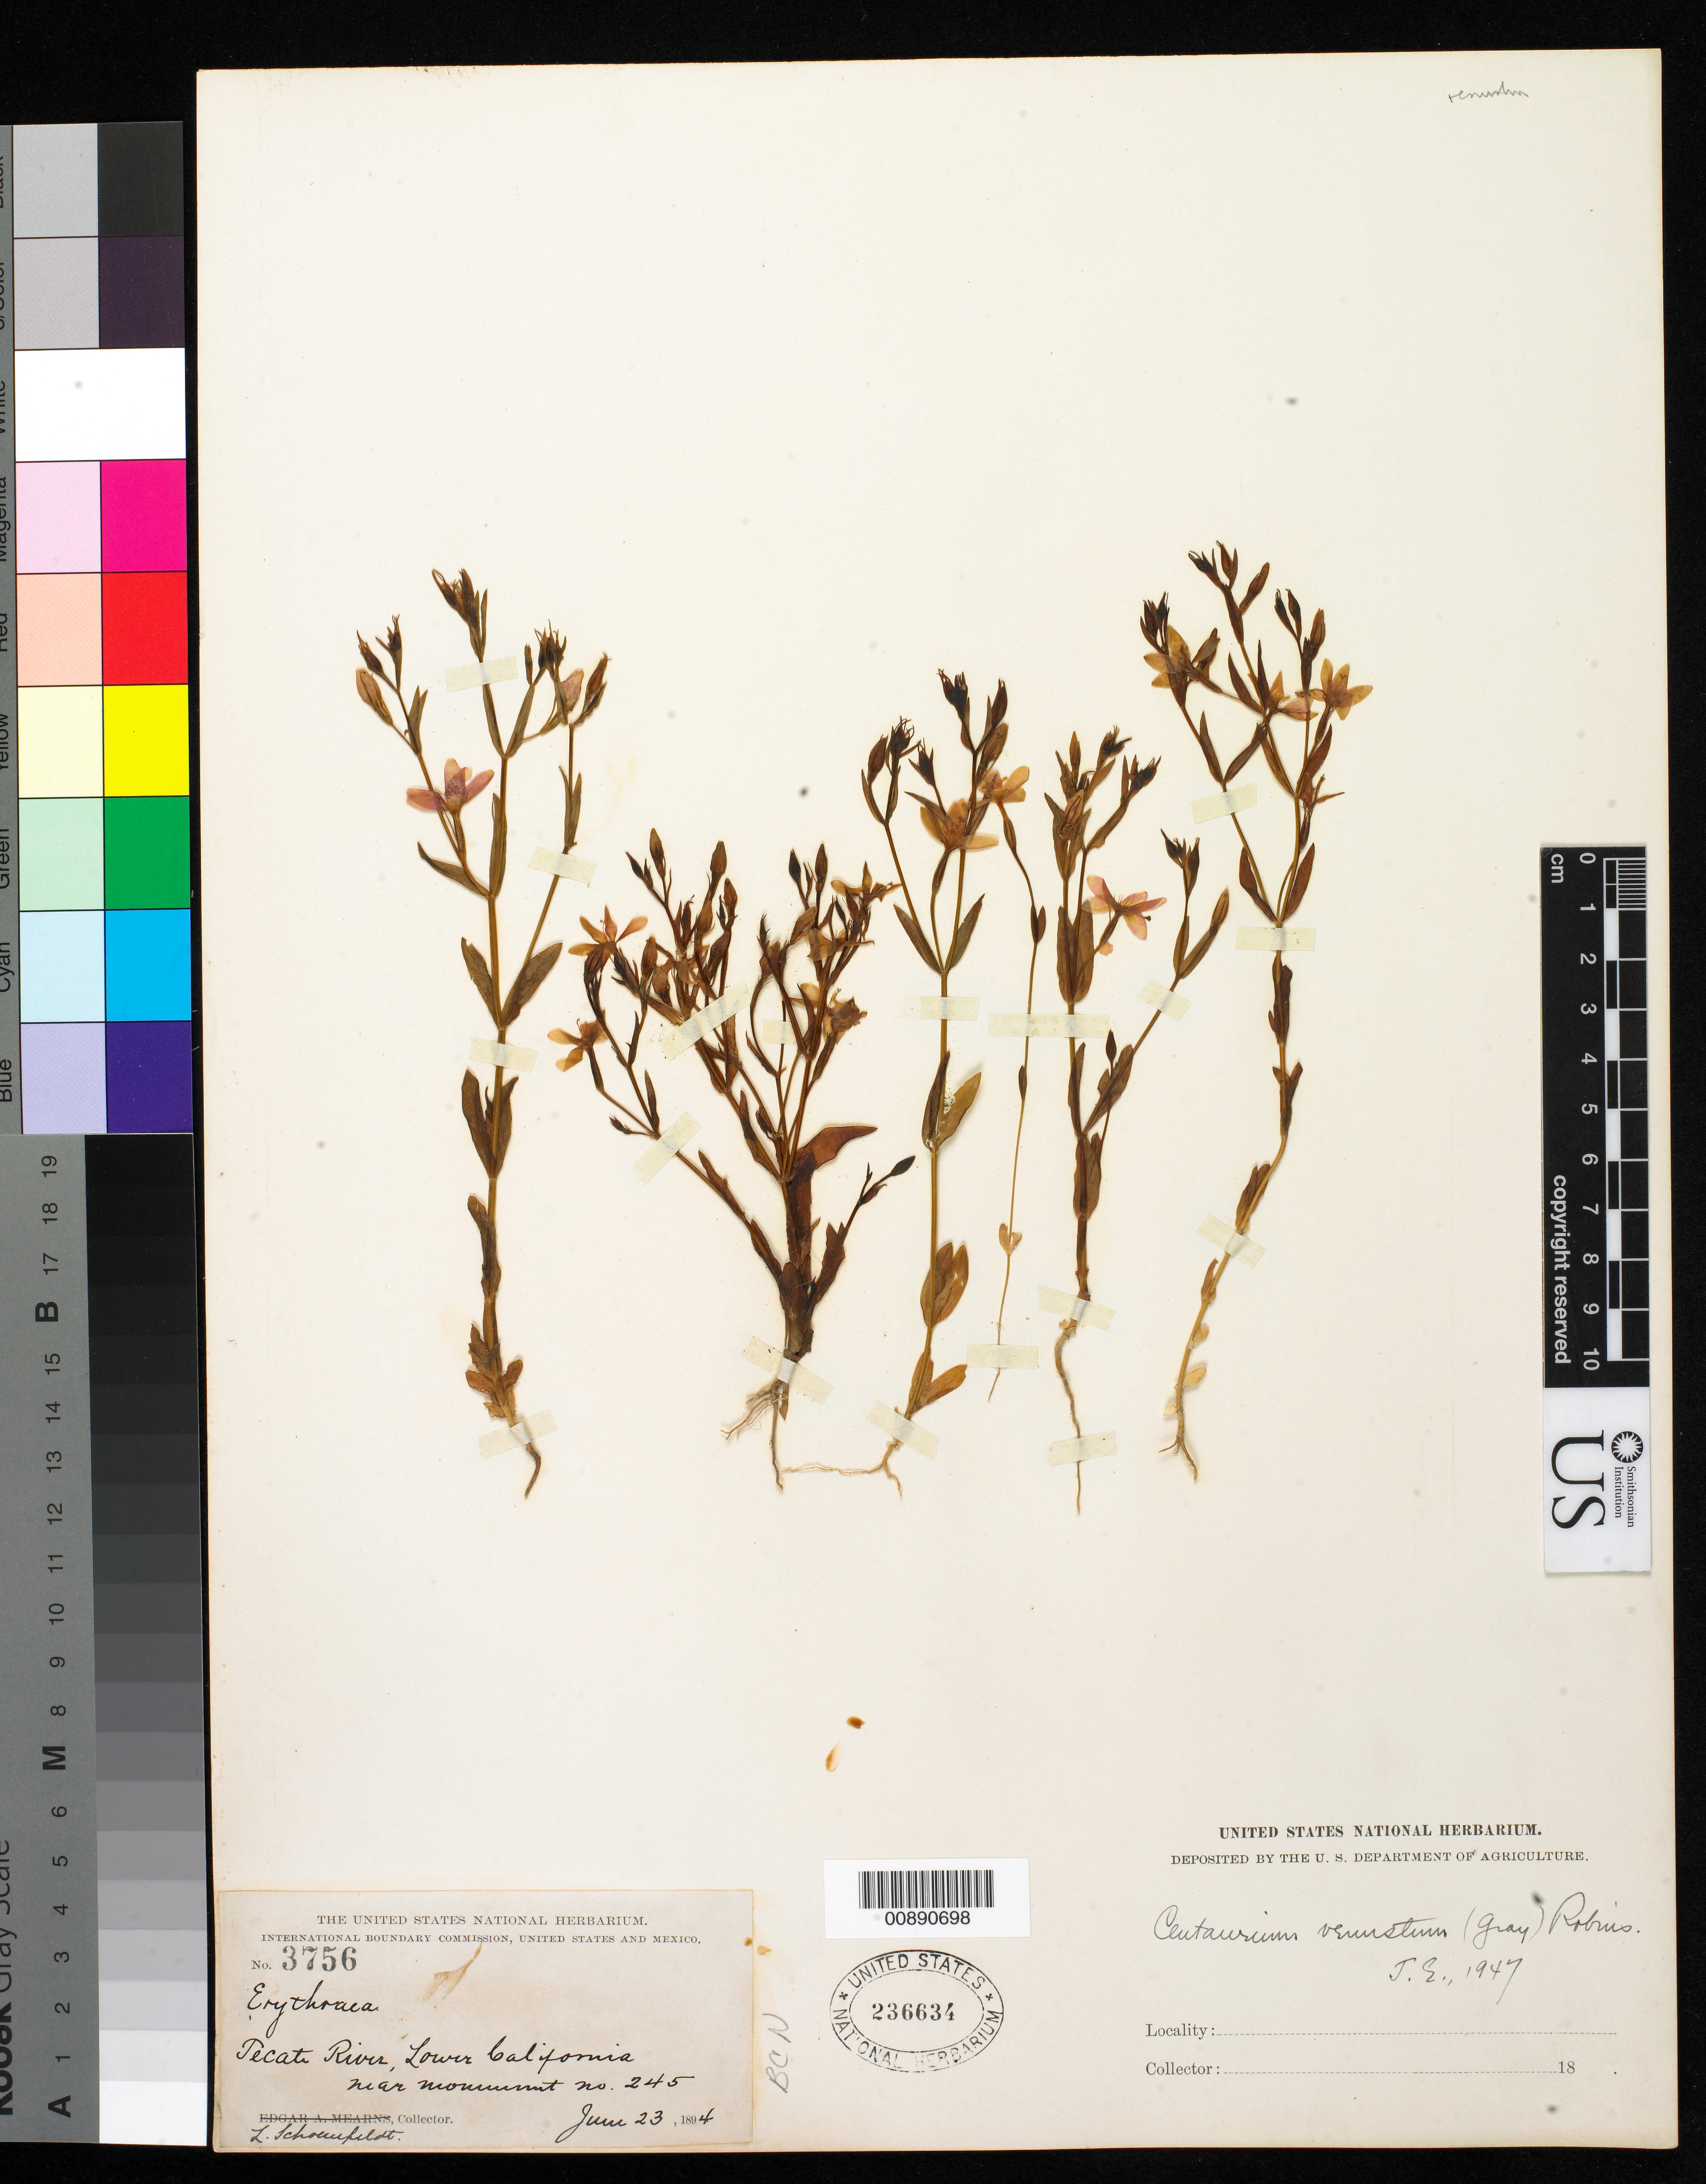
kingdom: Plantae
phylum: Tracheophyta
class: Magnoliopsida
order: Gentianales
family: Gentianaceae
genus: Centaurium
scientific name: Centaurium venustum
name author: (A. Gray) B.L. Rob.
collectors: L. Schoenfeldt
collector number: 3756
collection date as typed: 23 Jun 1894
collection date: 1894-06-23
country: Mexico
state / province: Baja California Norte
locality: Tecate River, Baja California, near Monument no. 245.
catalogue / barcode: US 236634